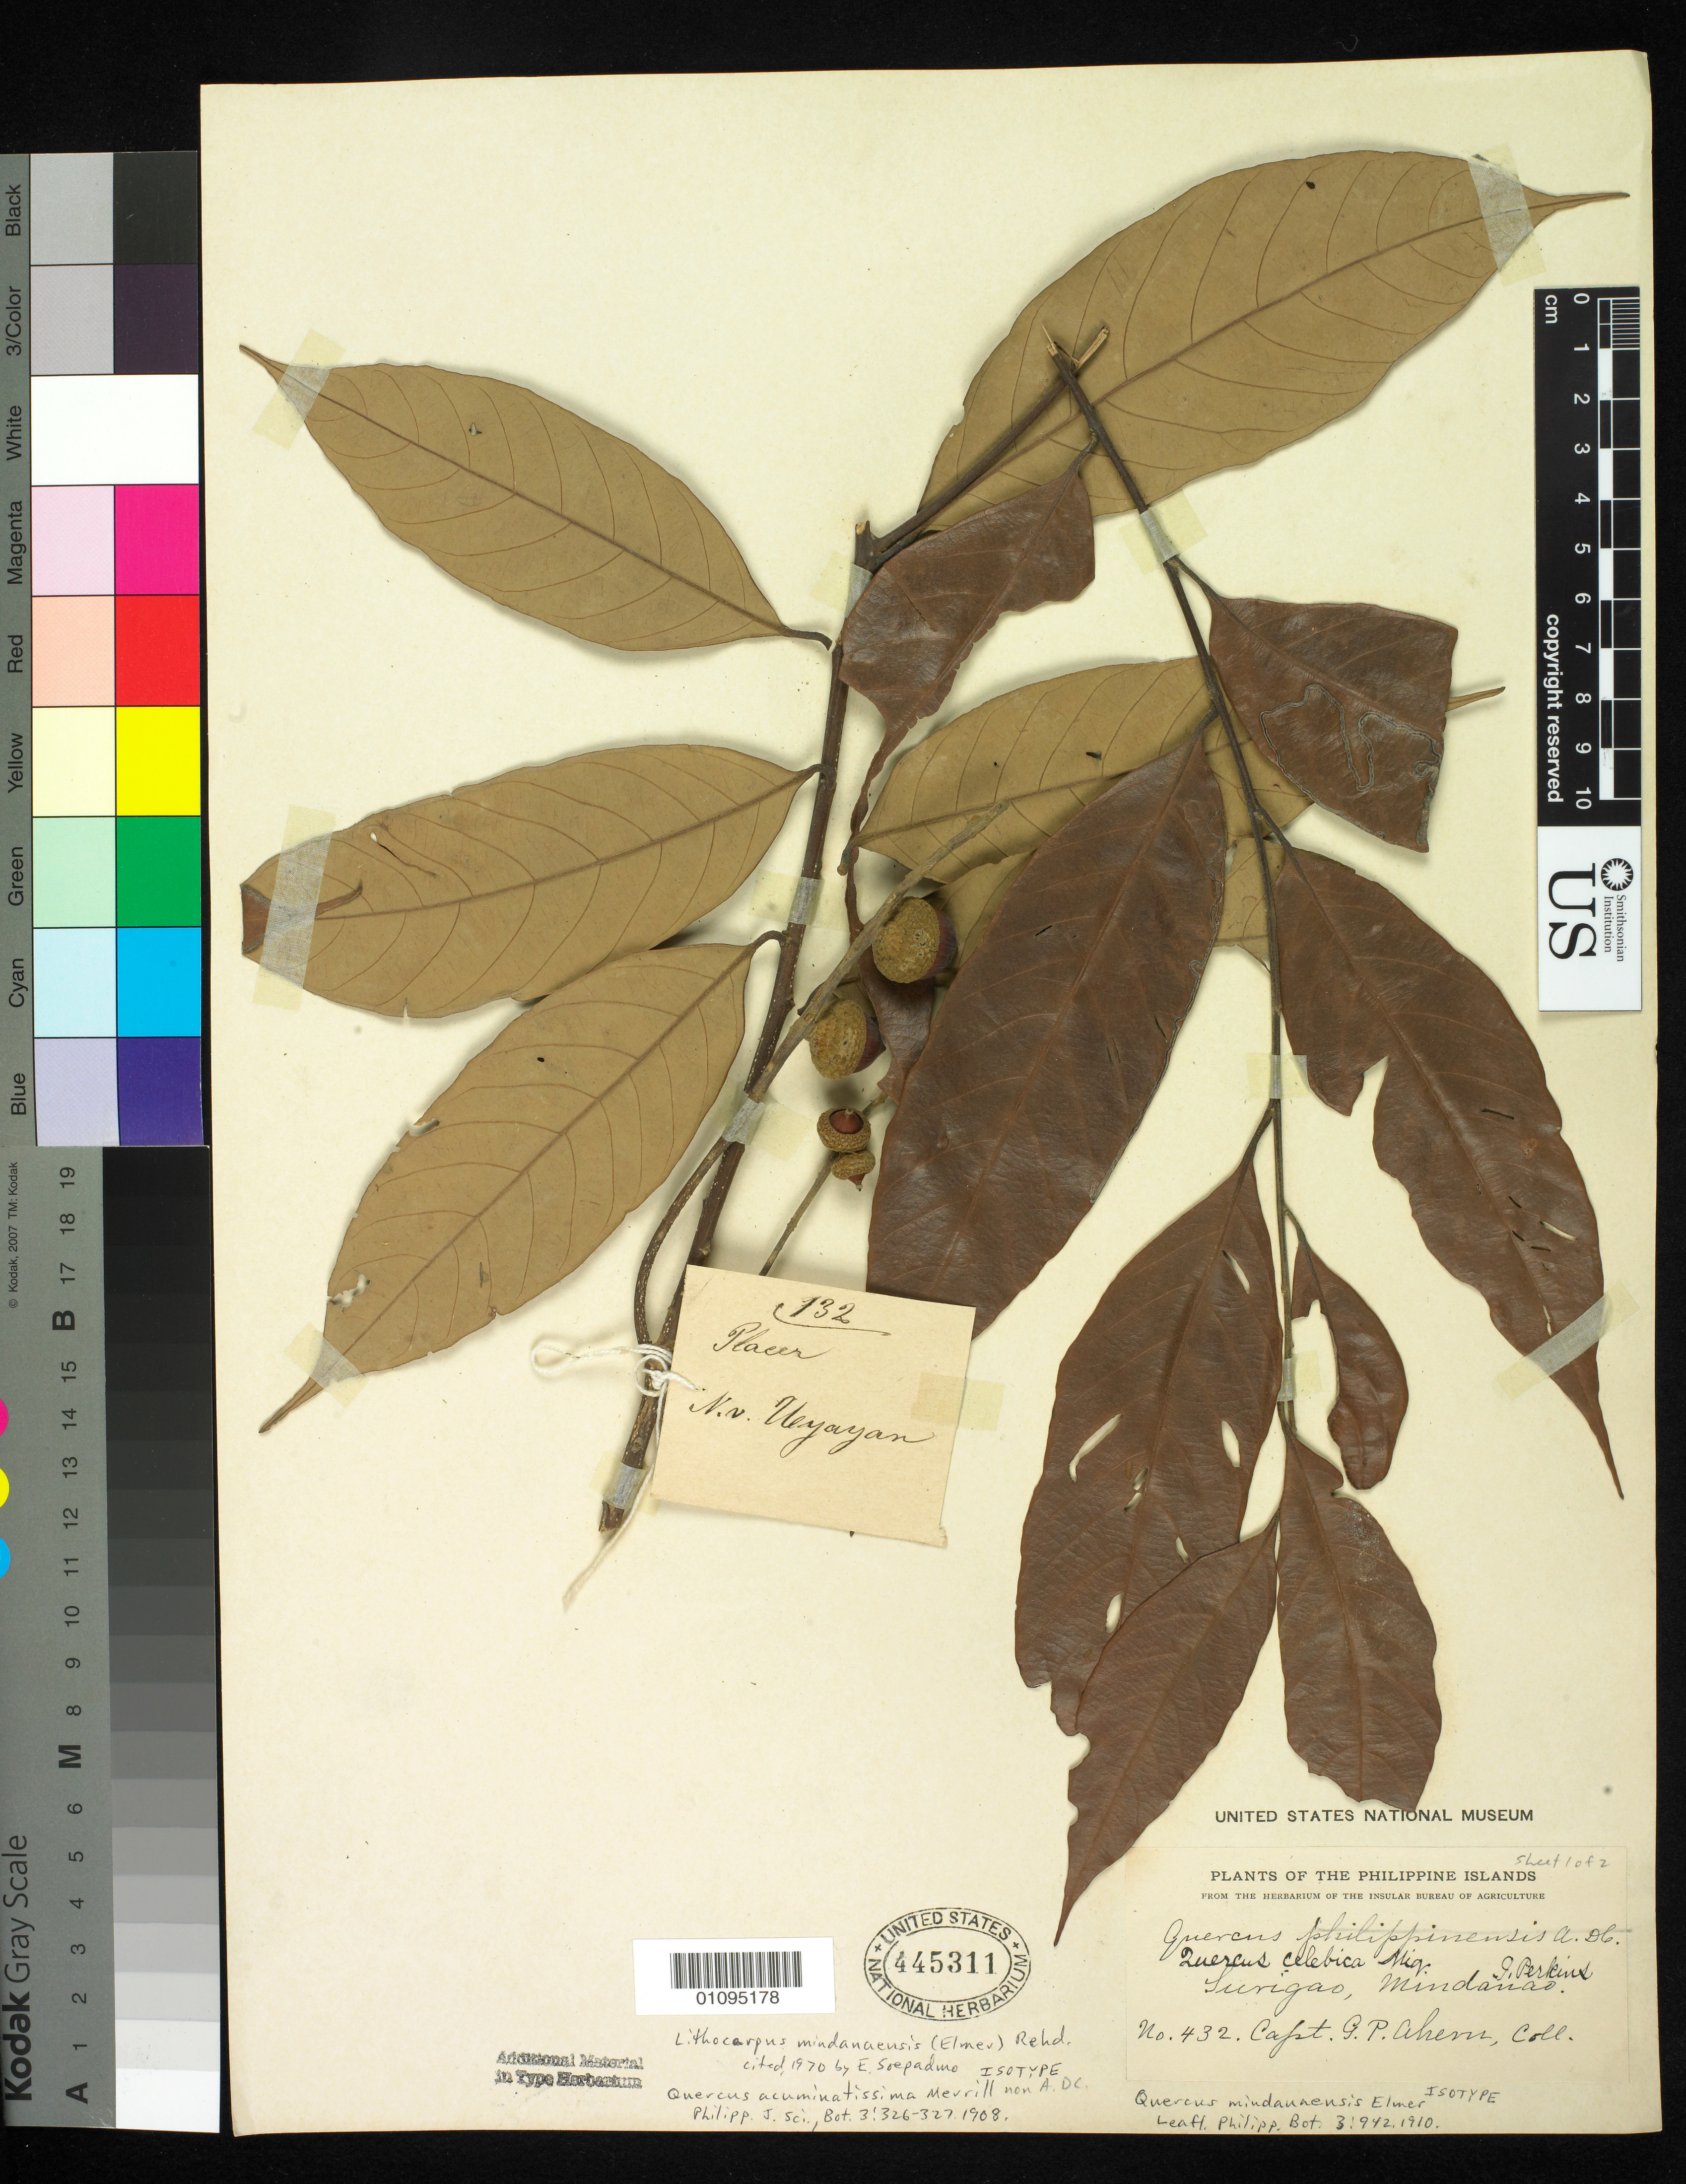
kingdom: Plantae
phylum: Tracheophyta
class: Magnoliopsida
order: Fagales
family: Fagaceae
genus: Quercus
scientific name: Quercus mindanaensis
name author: Elmer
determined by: Smith, Stephen F., (US), NMNH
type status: Isotype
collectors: G. Ahern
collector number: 432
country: Philippines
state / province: Caraga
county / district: Surigao del Norte / Surigao del Sur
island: Mindanao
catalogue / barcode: US 445311